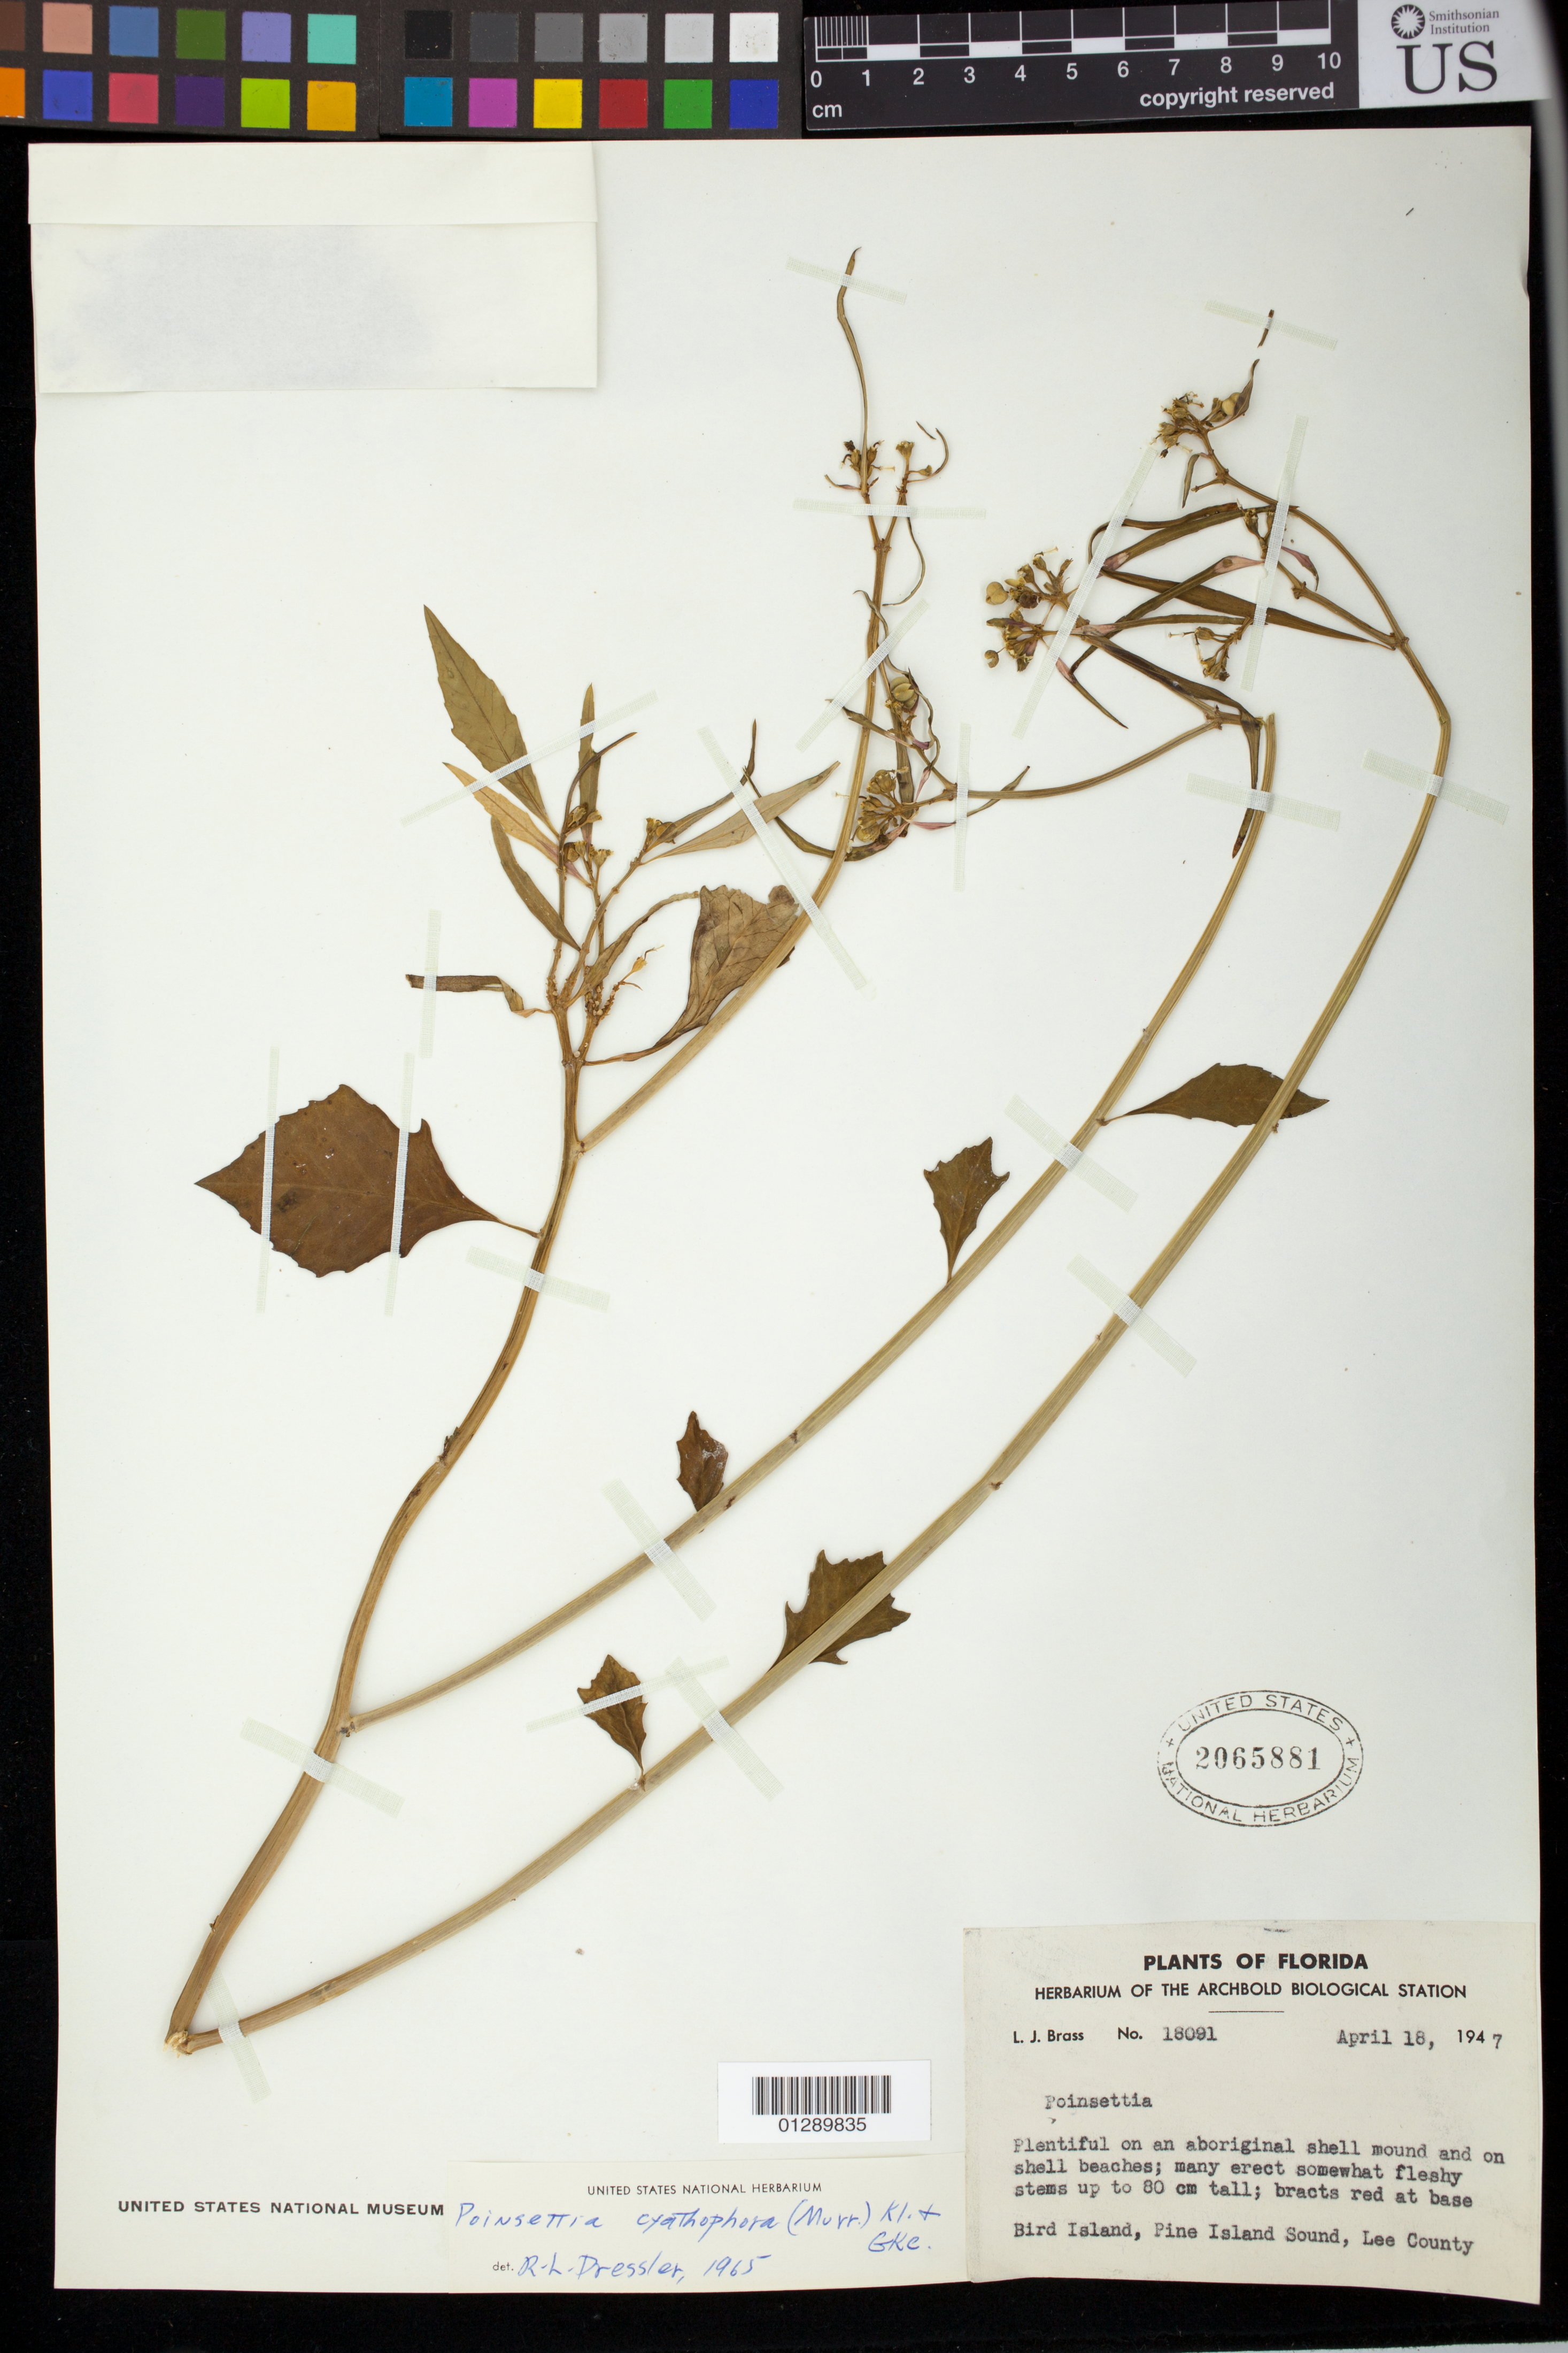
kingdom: Plantae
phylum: Tracheophyta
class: Magnoliopsida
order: Malpighiales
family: Euphorbiaceae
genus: Euphorbia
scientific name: Euphorbia heterophylla var. cyathophora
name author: (Murr.) Griseb.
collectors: L. J. Brass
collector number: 18091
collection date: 1947-04-18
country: United States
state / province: Florida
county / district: Lee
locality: bird Island, Pine Island Sound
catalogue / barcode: US 2065881